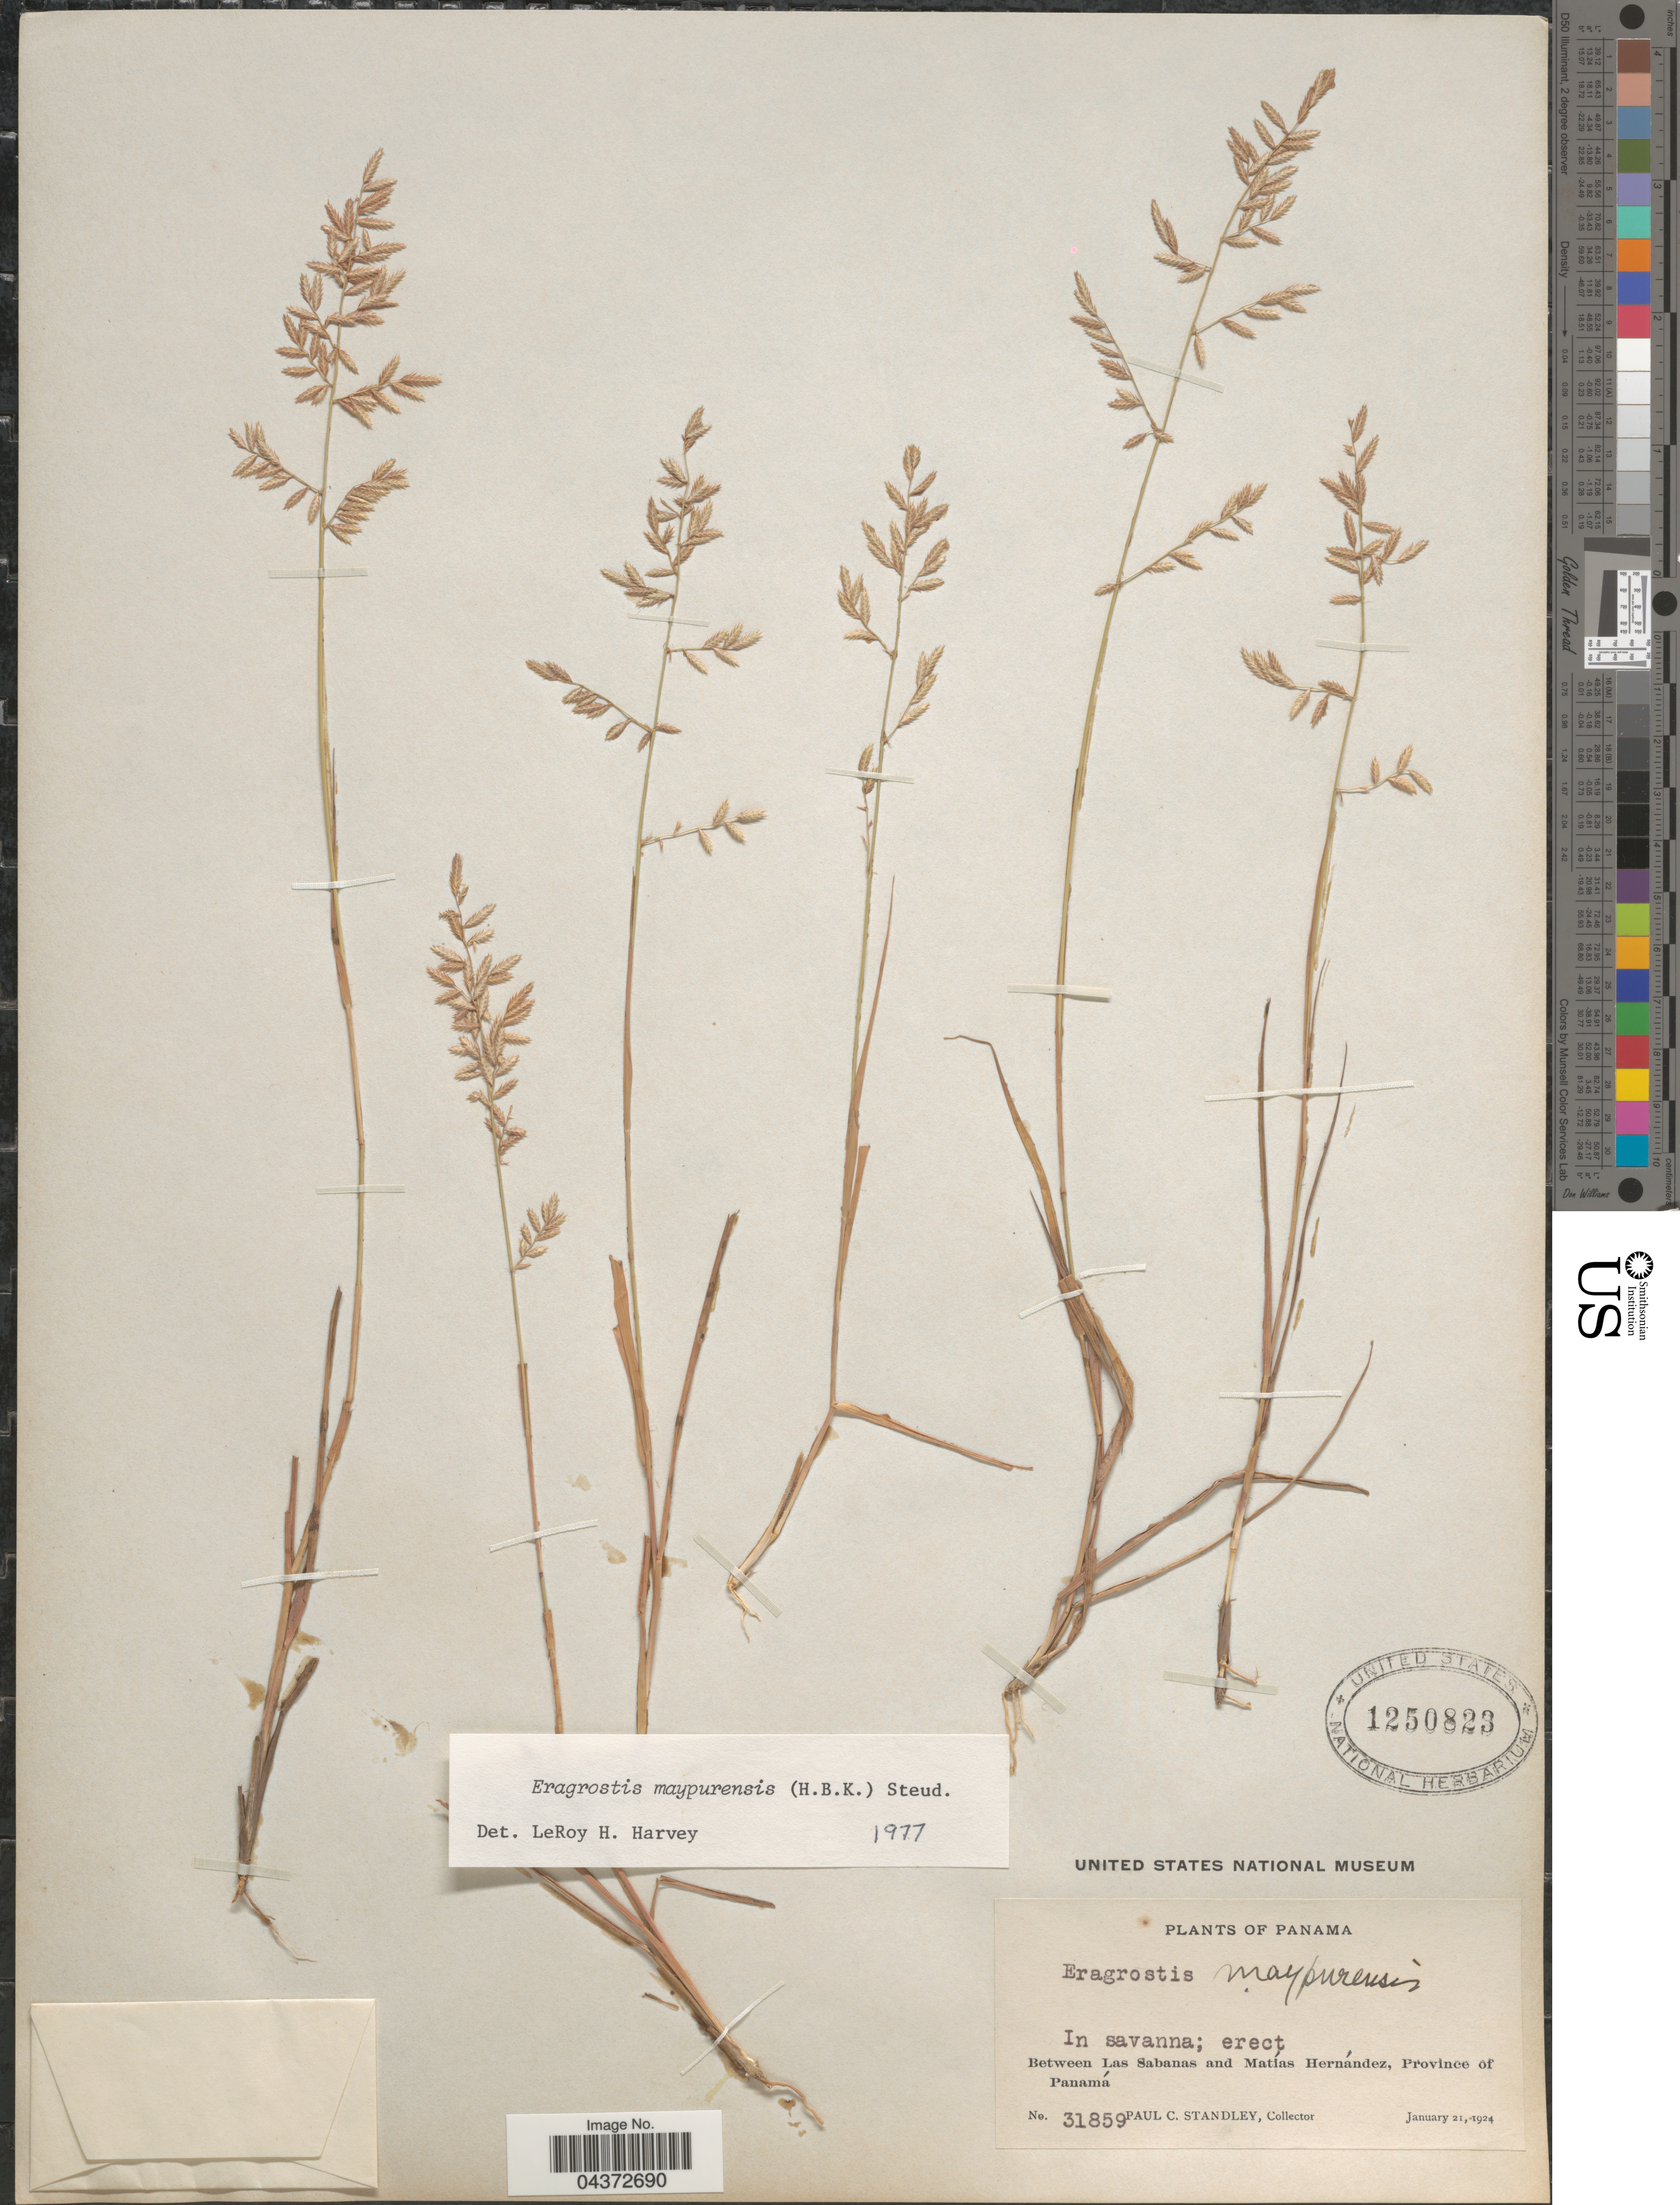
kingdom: Plantae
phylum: Tracheophyta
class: Liliopsida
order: Poales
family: Poaceae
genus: Eragrostis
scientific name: Eragrostis maypurensis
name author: (Kunth) Steud.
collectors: P. C. Standley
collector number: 31859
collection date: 1924-01-21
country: Panama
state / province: Panamá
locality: In savanna; Between Las Sabanas and Matias Hernández.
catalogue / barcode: US 1250823